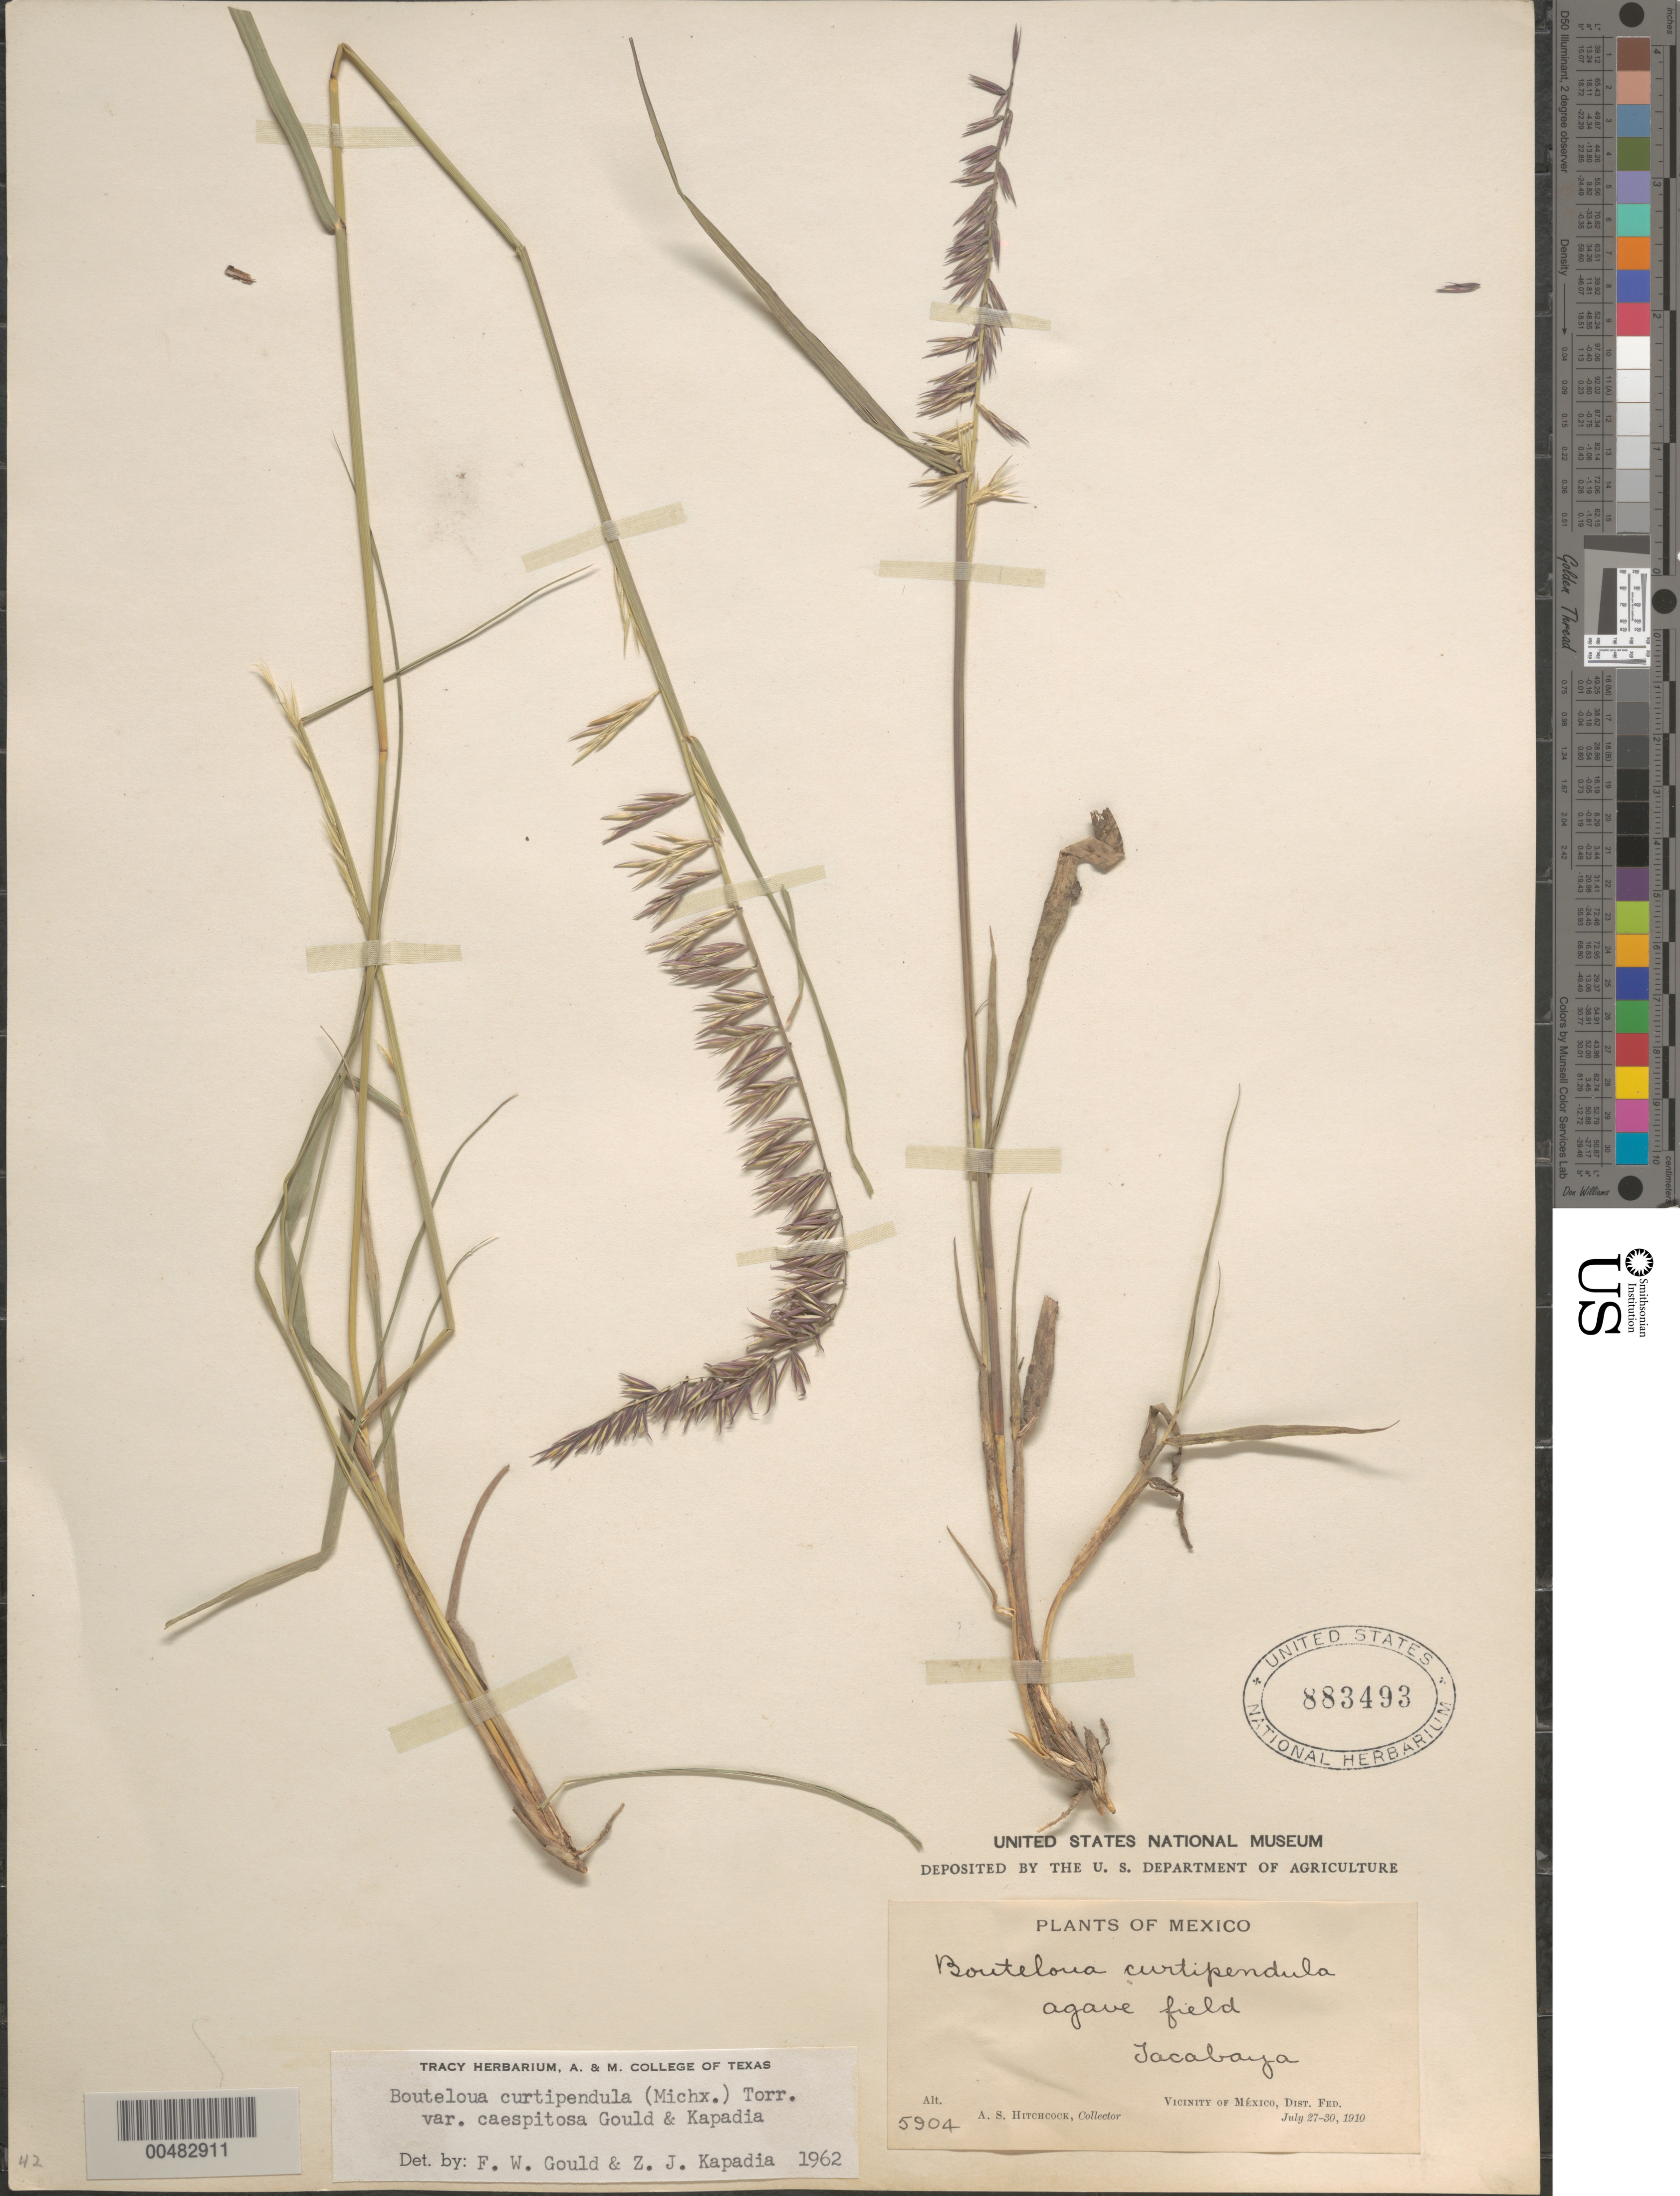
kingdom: Plantae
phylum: Tracheophyta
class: Liliopsida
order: Poales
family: Poaceae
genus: Bouteloua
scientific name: Bouteloua curtipendula var. caespitosa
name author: Gould & Kapadia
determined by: Gould, F. W.; Kapadia, Zarir J.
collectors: A. S. Hitchcock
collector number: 5904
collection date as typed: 27 Jul 1910 to 30 Jul 1910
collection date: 1910-07-27/1910-07-30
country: Mexico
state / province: Distrito Federal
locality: Vicinity of México, Tacabaya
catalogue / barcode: US 883493